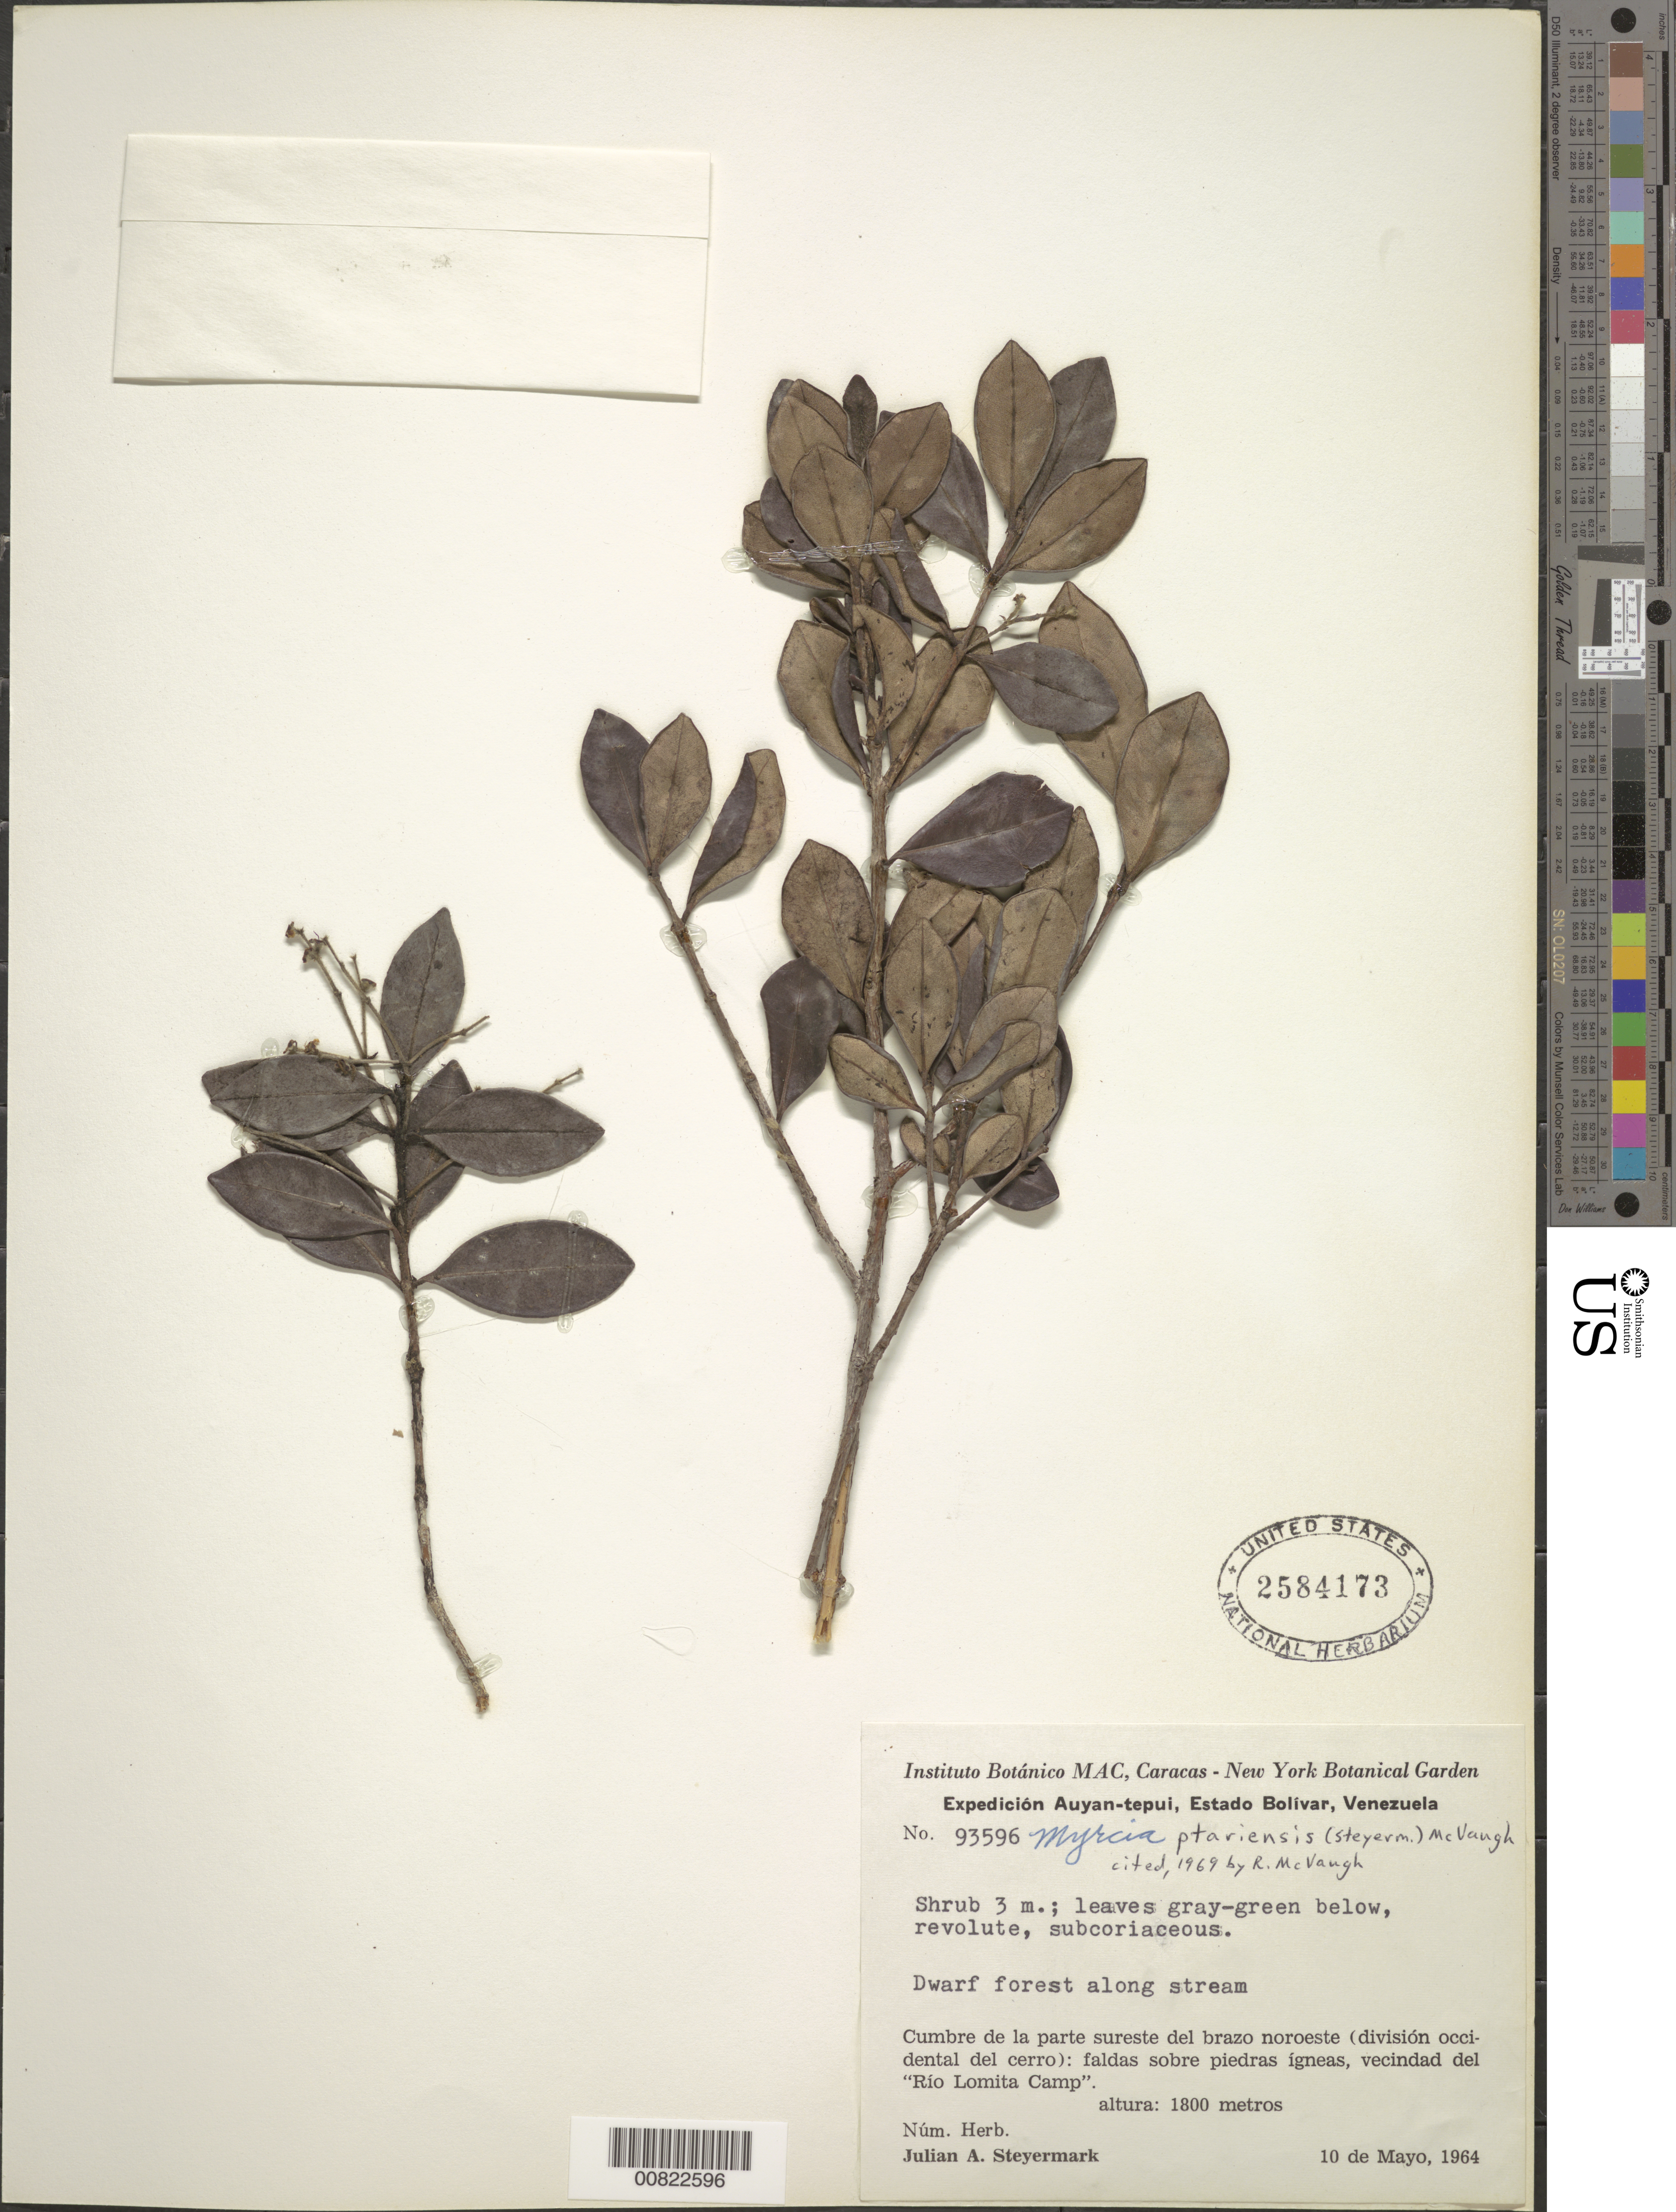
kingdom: Plantae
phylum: Tracheophyta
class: Magnoliopsida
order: Myrtales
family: Myrtaceae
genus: Myrcia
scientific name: Myrcia ptariensis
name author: (Steyerm.) McVaugh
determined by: McVaugh, R.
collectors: J. Steyermark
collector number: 93596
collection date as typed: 10-May-64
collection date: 1964-05-10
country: Venezuela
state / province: Bolívar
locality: Auyan-tepuí, vic. Río Lomita Camp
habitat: Dwarf forest along stream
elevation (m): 1800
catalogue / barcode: US 2584173